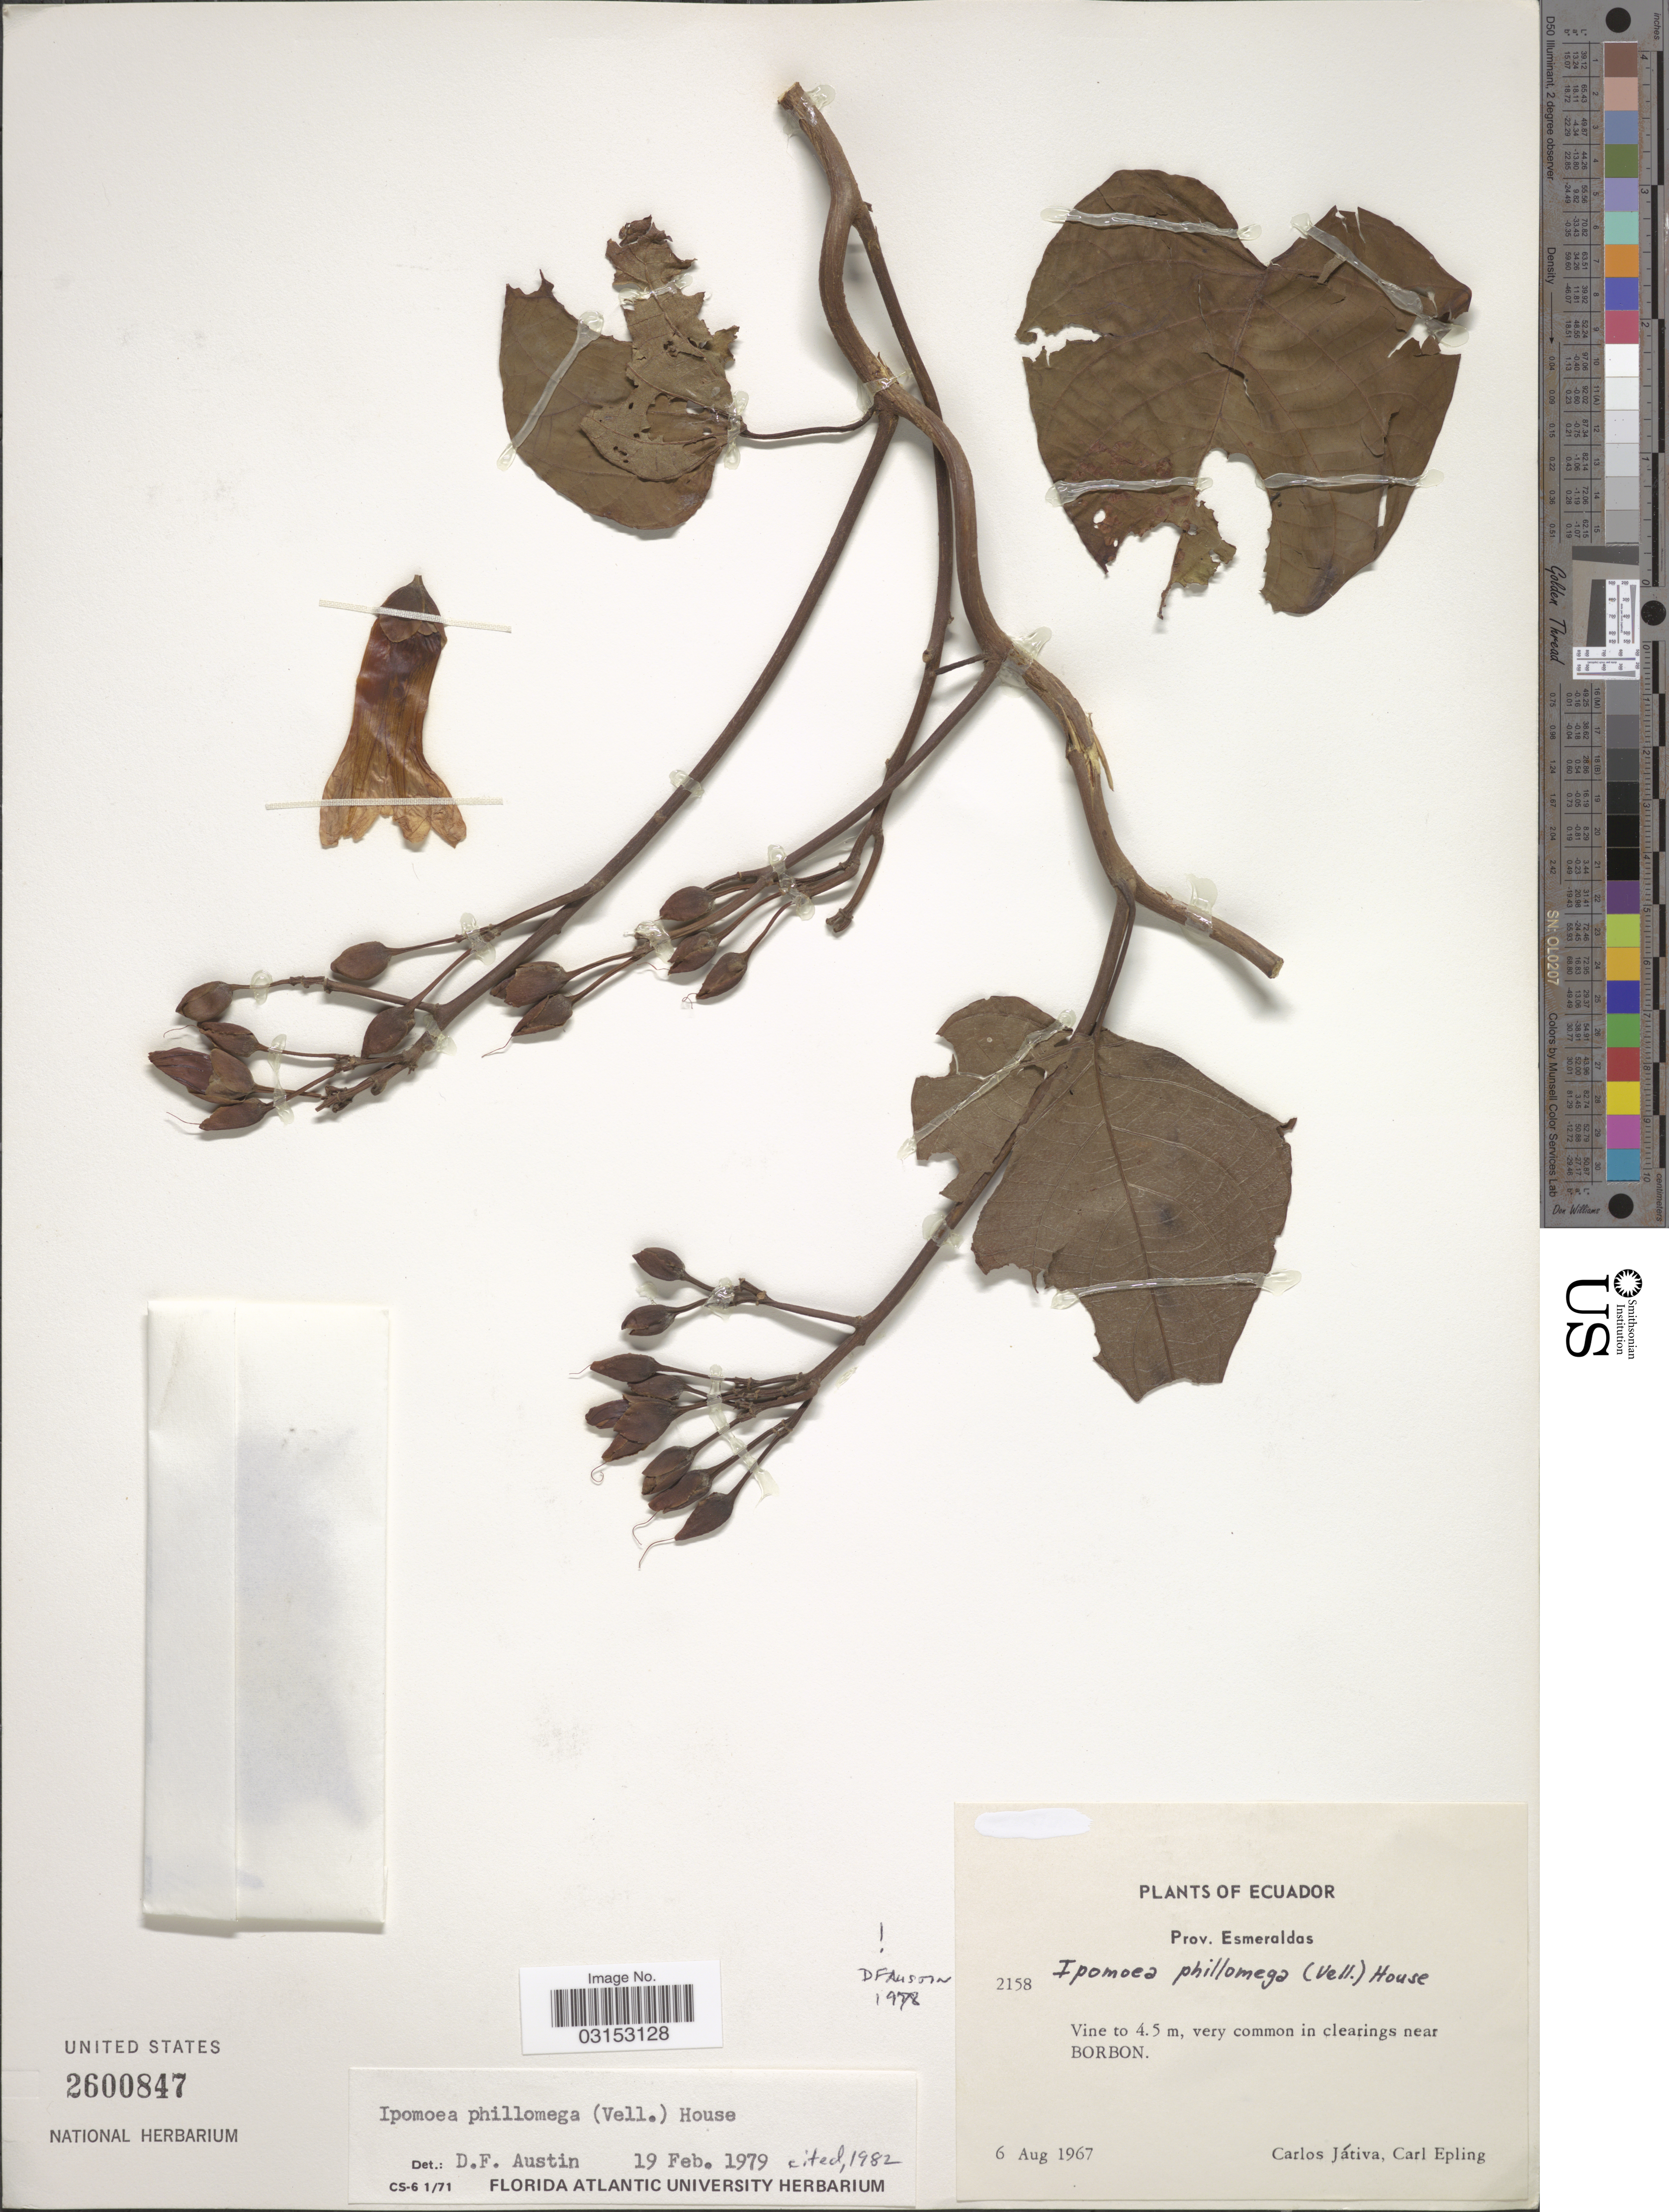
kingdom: Plantae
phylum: Tracheophyta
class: Magnoliopsida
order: Solanales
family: Convolvulaceae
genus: Ipomoea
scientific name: Ipomoea philomega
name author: (Vell.) House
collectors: C. D. Játiva & C. C. Epling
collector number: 2158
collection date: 1967-08-06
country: Ecuador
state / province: Esmeraldas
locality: Very common in clearings near Borbon.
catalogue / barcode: US 2600847